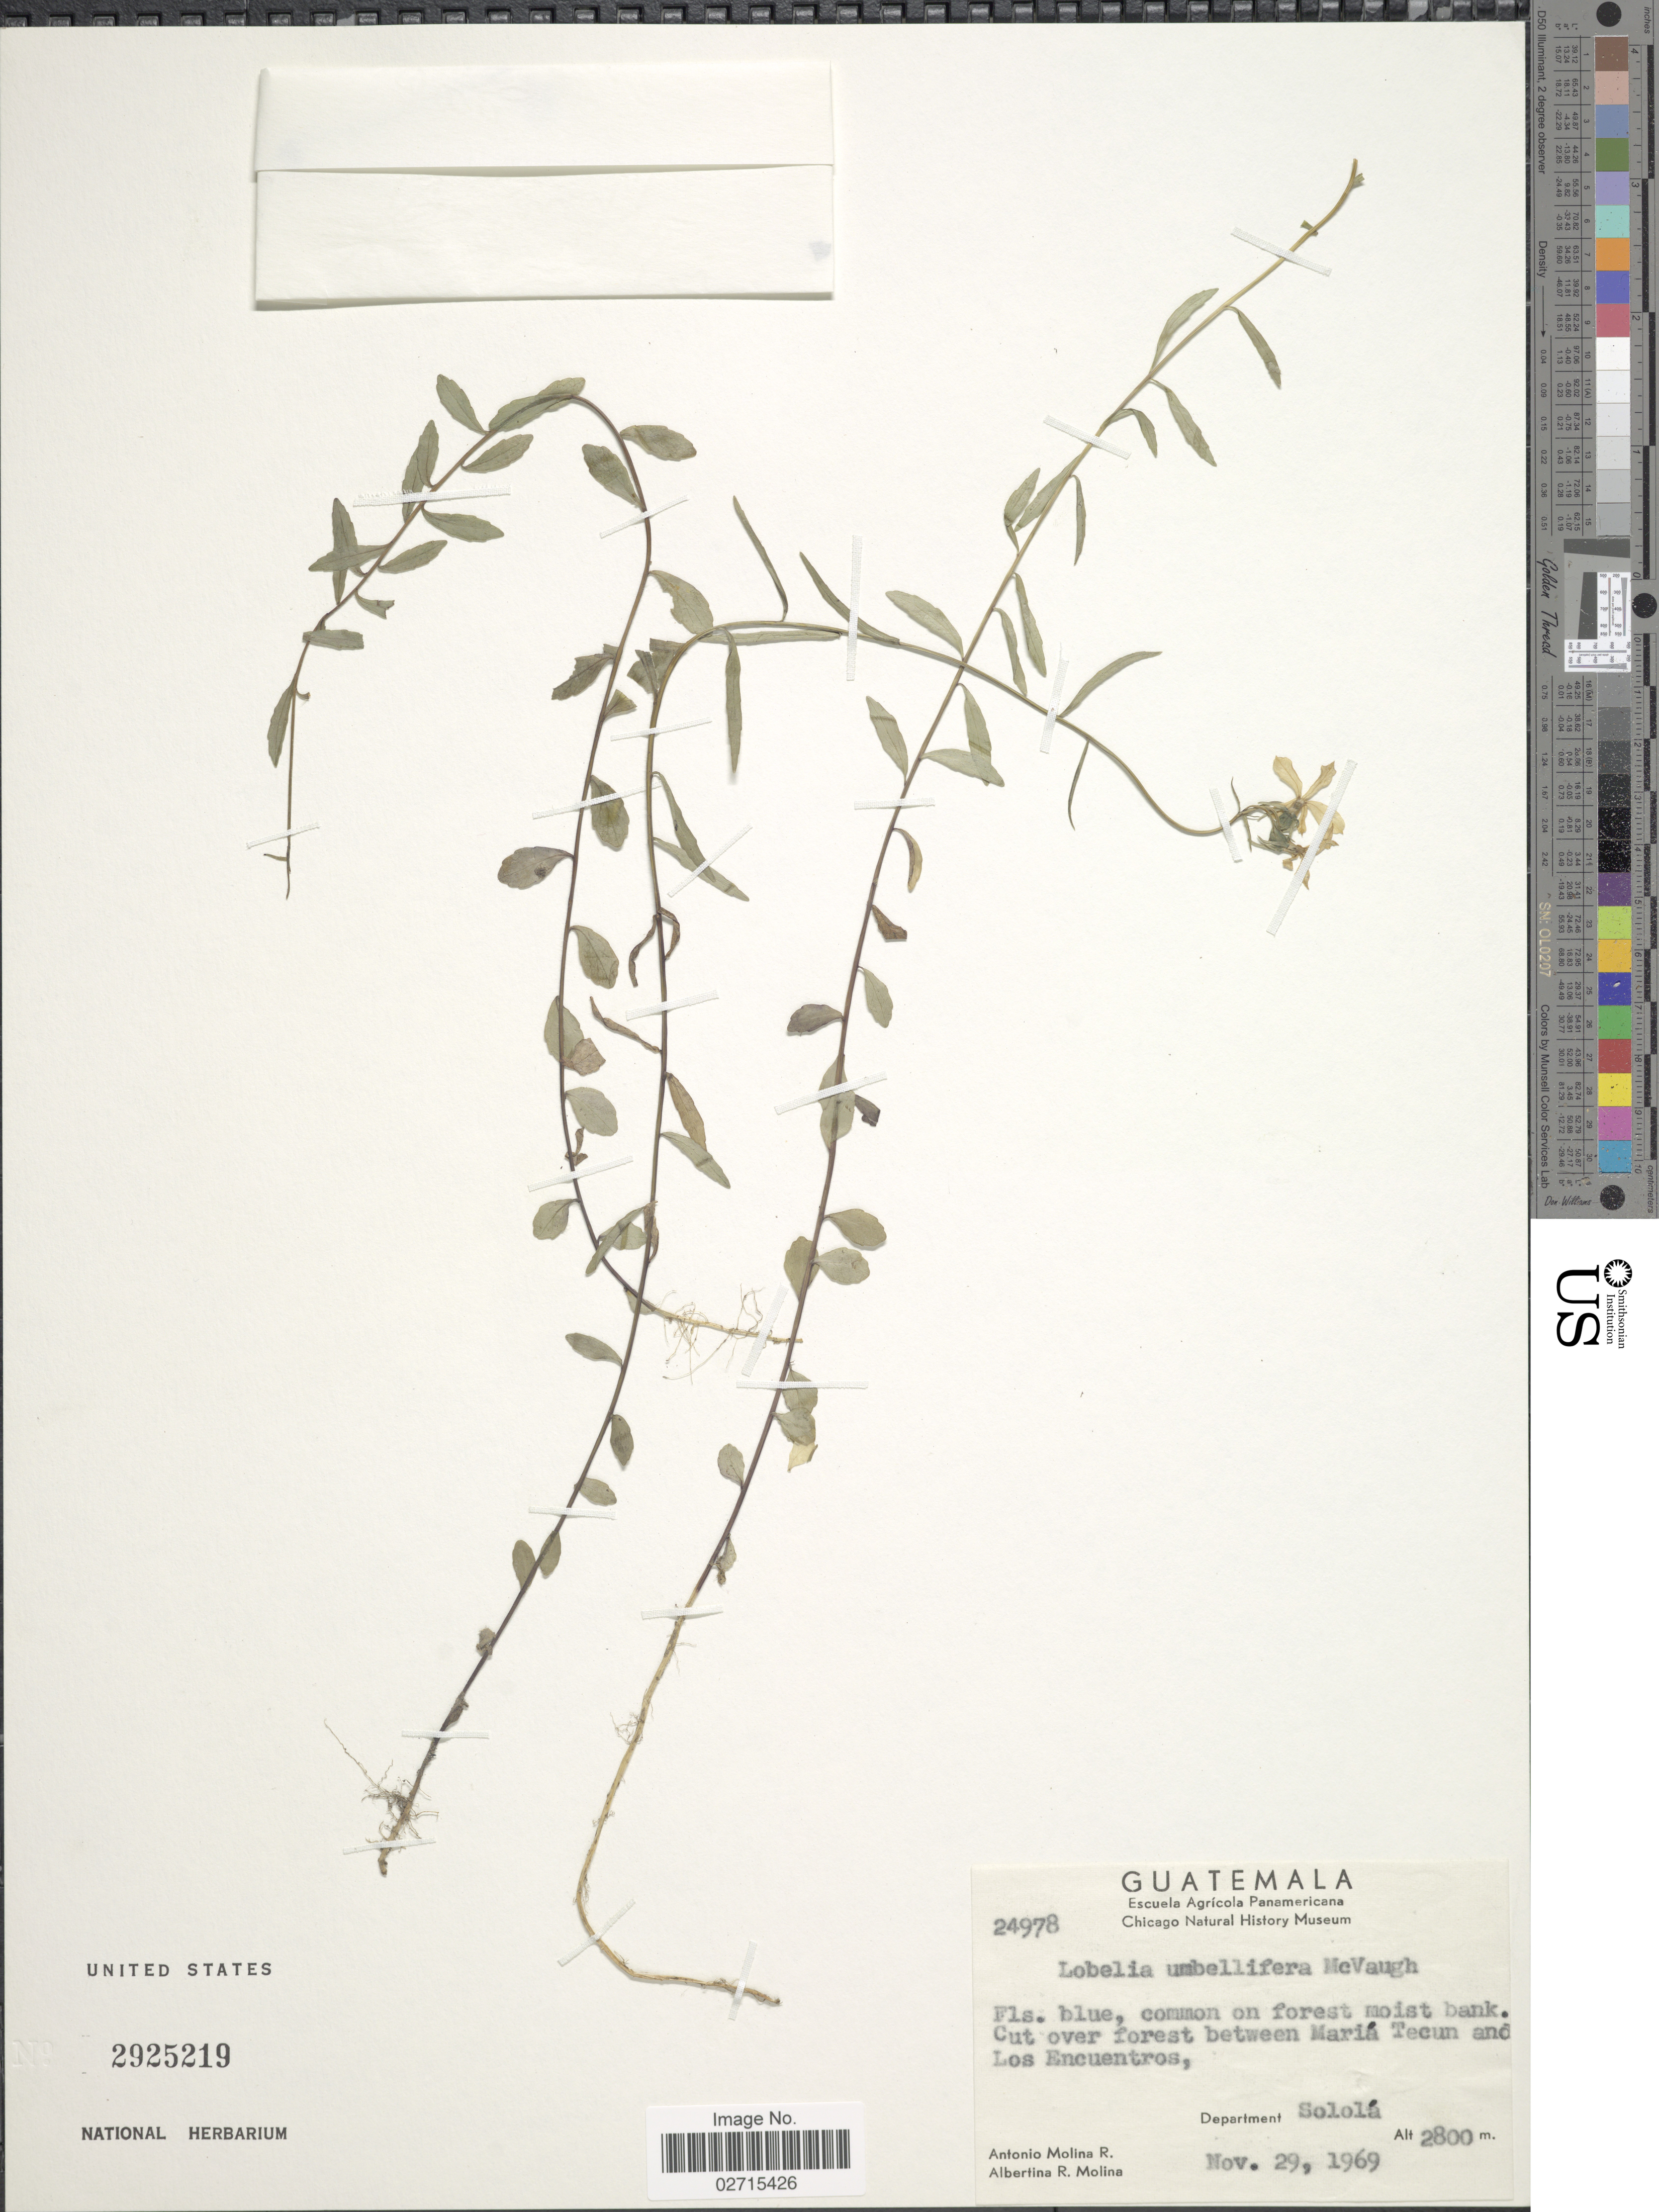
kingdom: Plantae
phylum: Tracheophyta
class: Magnoliopsida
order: Asterales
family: Campanulaceae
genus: Lobelia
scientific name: Lobelia umbellifera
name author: McVaugh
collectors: A. Molina R. & A. R. Molina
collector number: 24978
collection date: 1969-11-29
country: Guatemala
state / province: Sololá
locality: Cut over forest between María Tecun and Los Encuentros, Department Sololá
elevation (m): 2800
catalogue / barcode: US 2925219